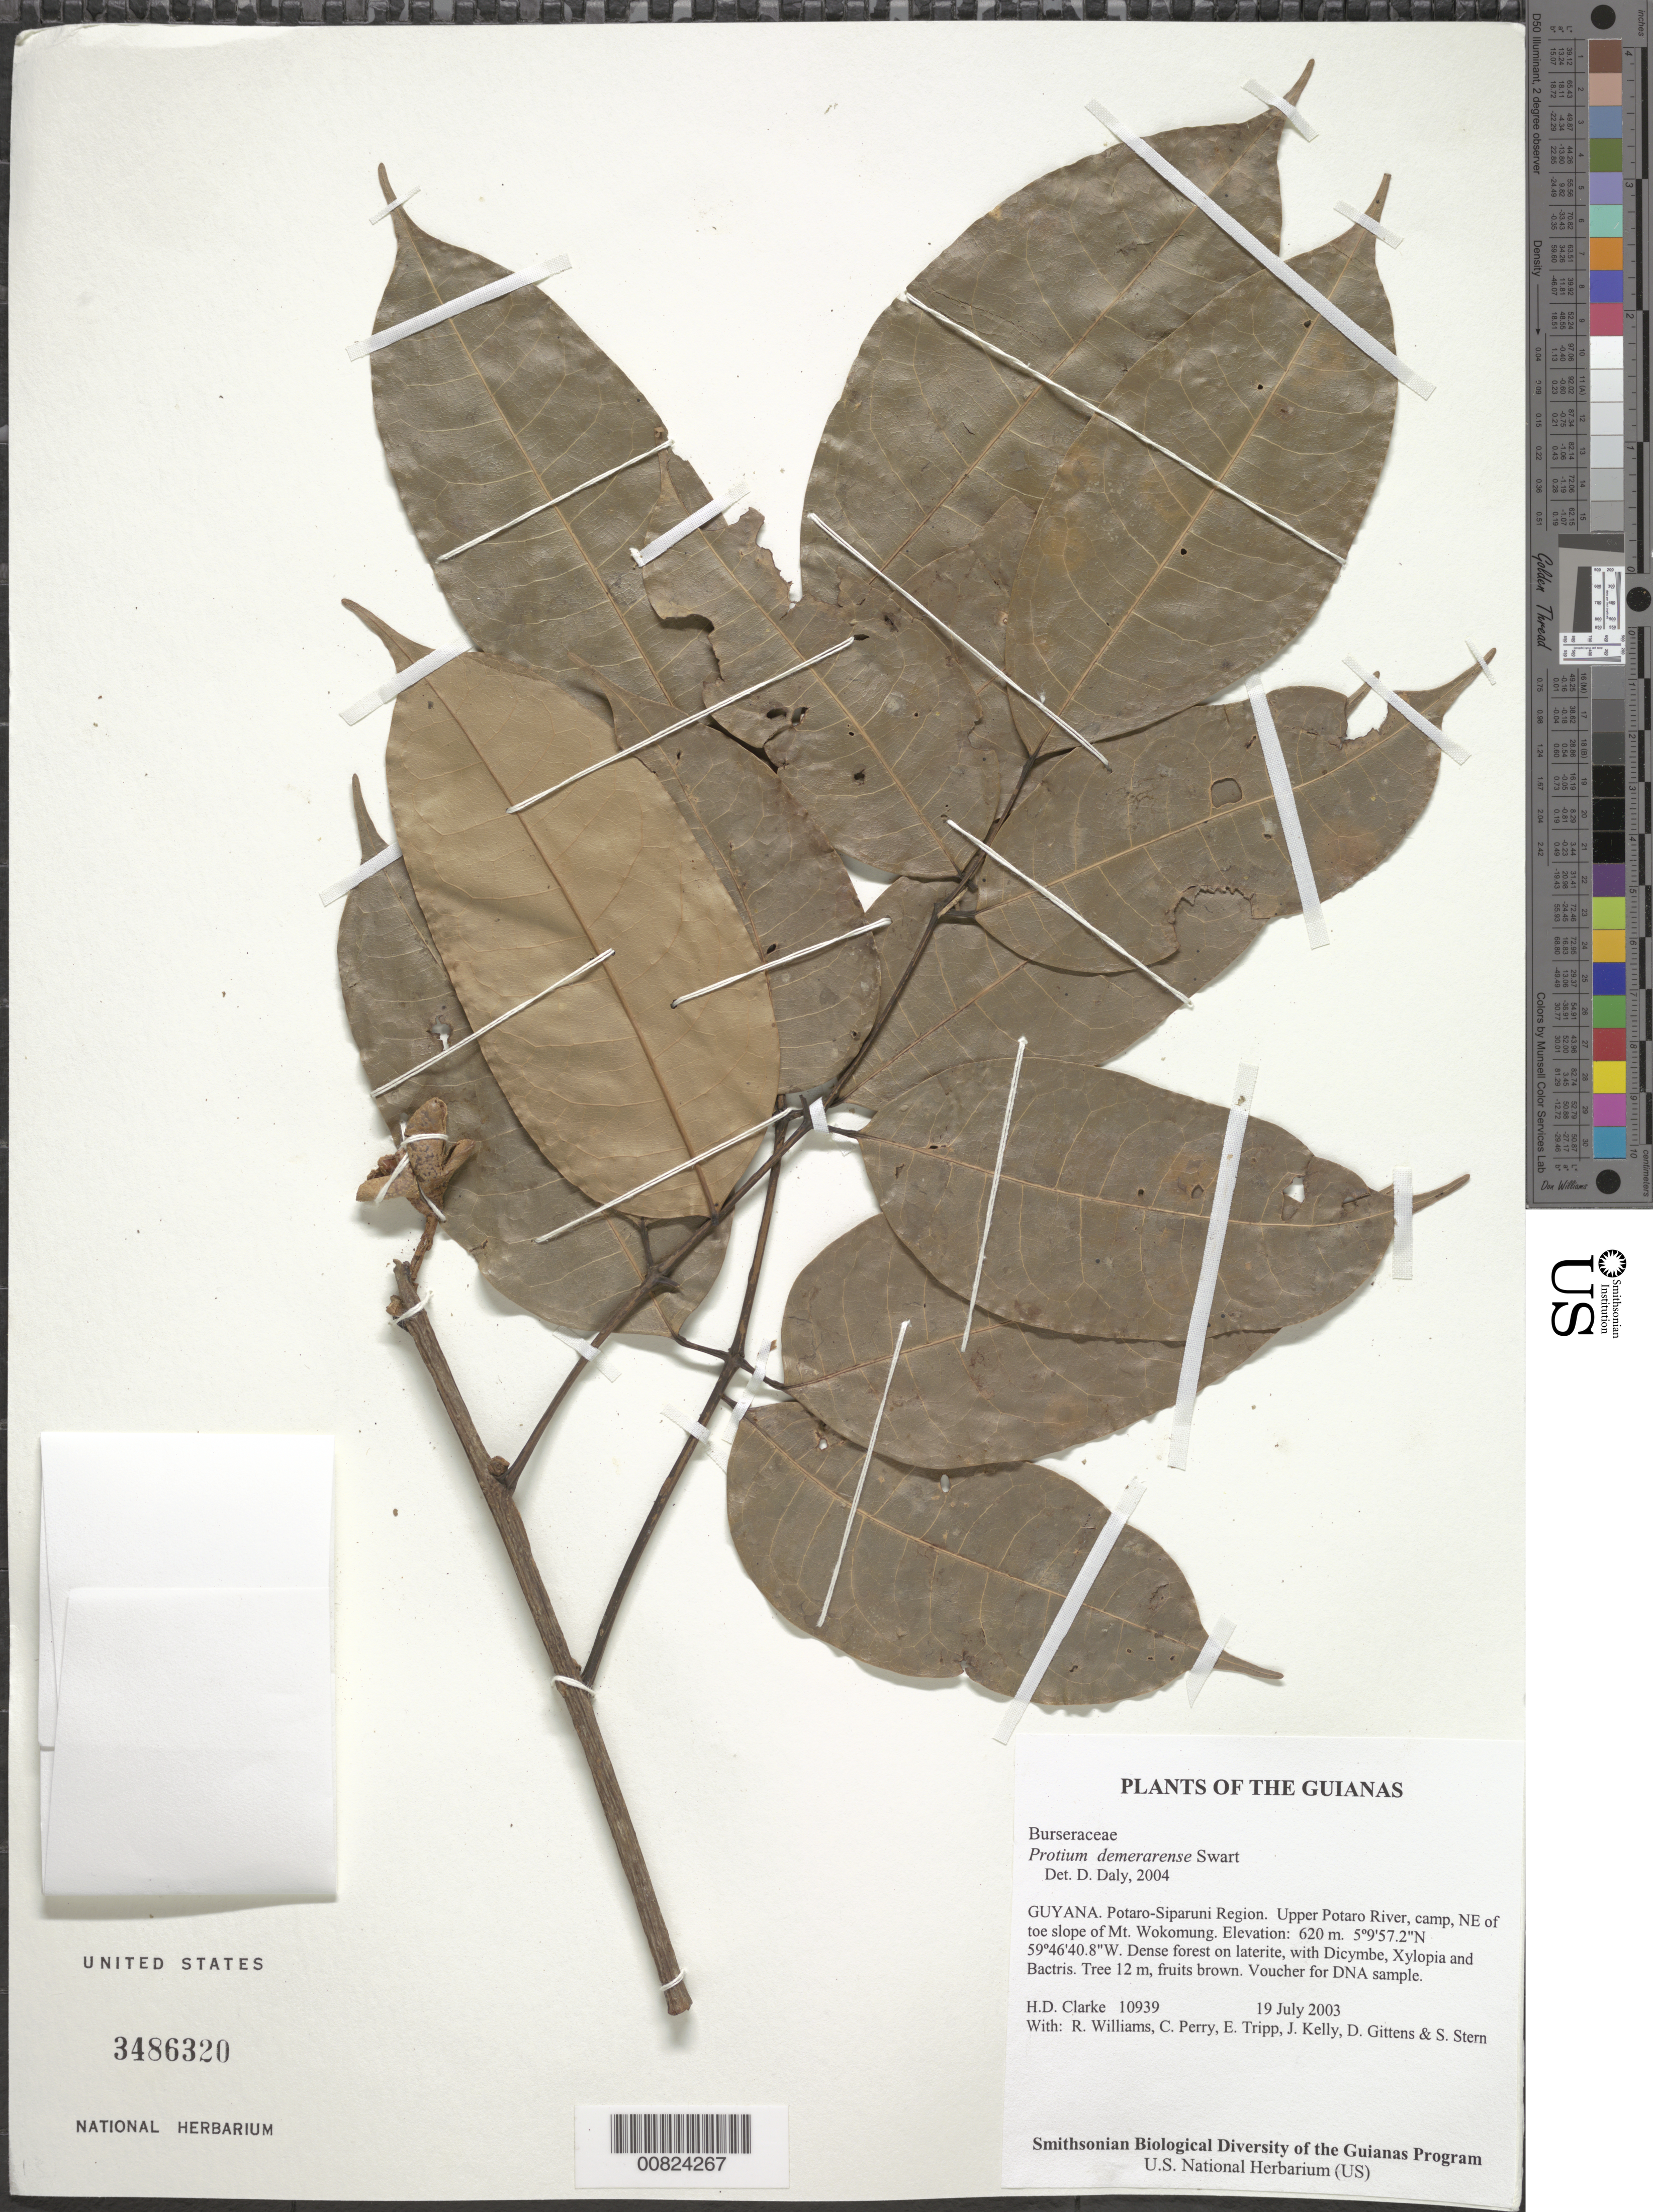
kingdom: Plantae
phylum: Tracheophyta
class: Magnoliopsida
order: Sapindales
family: Burseraceae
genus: Protium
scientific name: Protium demerarense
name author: Swart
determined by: Daly, D. C.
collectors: H. D. Clarke, R. Williams, C. Perry, E. Tripp, J. Kelly, D. Gittens & S. R. Stern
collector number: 10939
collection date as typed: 19 July 2003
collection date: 2003-07-19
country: Guyana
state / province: Potaro-Siparuni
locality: Upper Potaro River, camp, NE of toe slope of Mt. Wokomung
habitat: Dense forest on laterite, with Dicymbe, Xylopia and Bactris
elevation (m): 620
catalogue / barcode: US 3486320